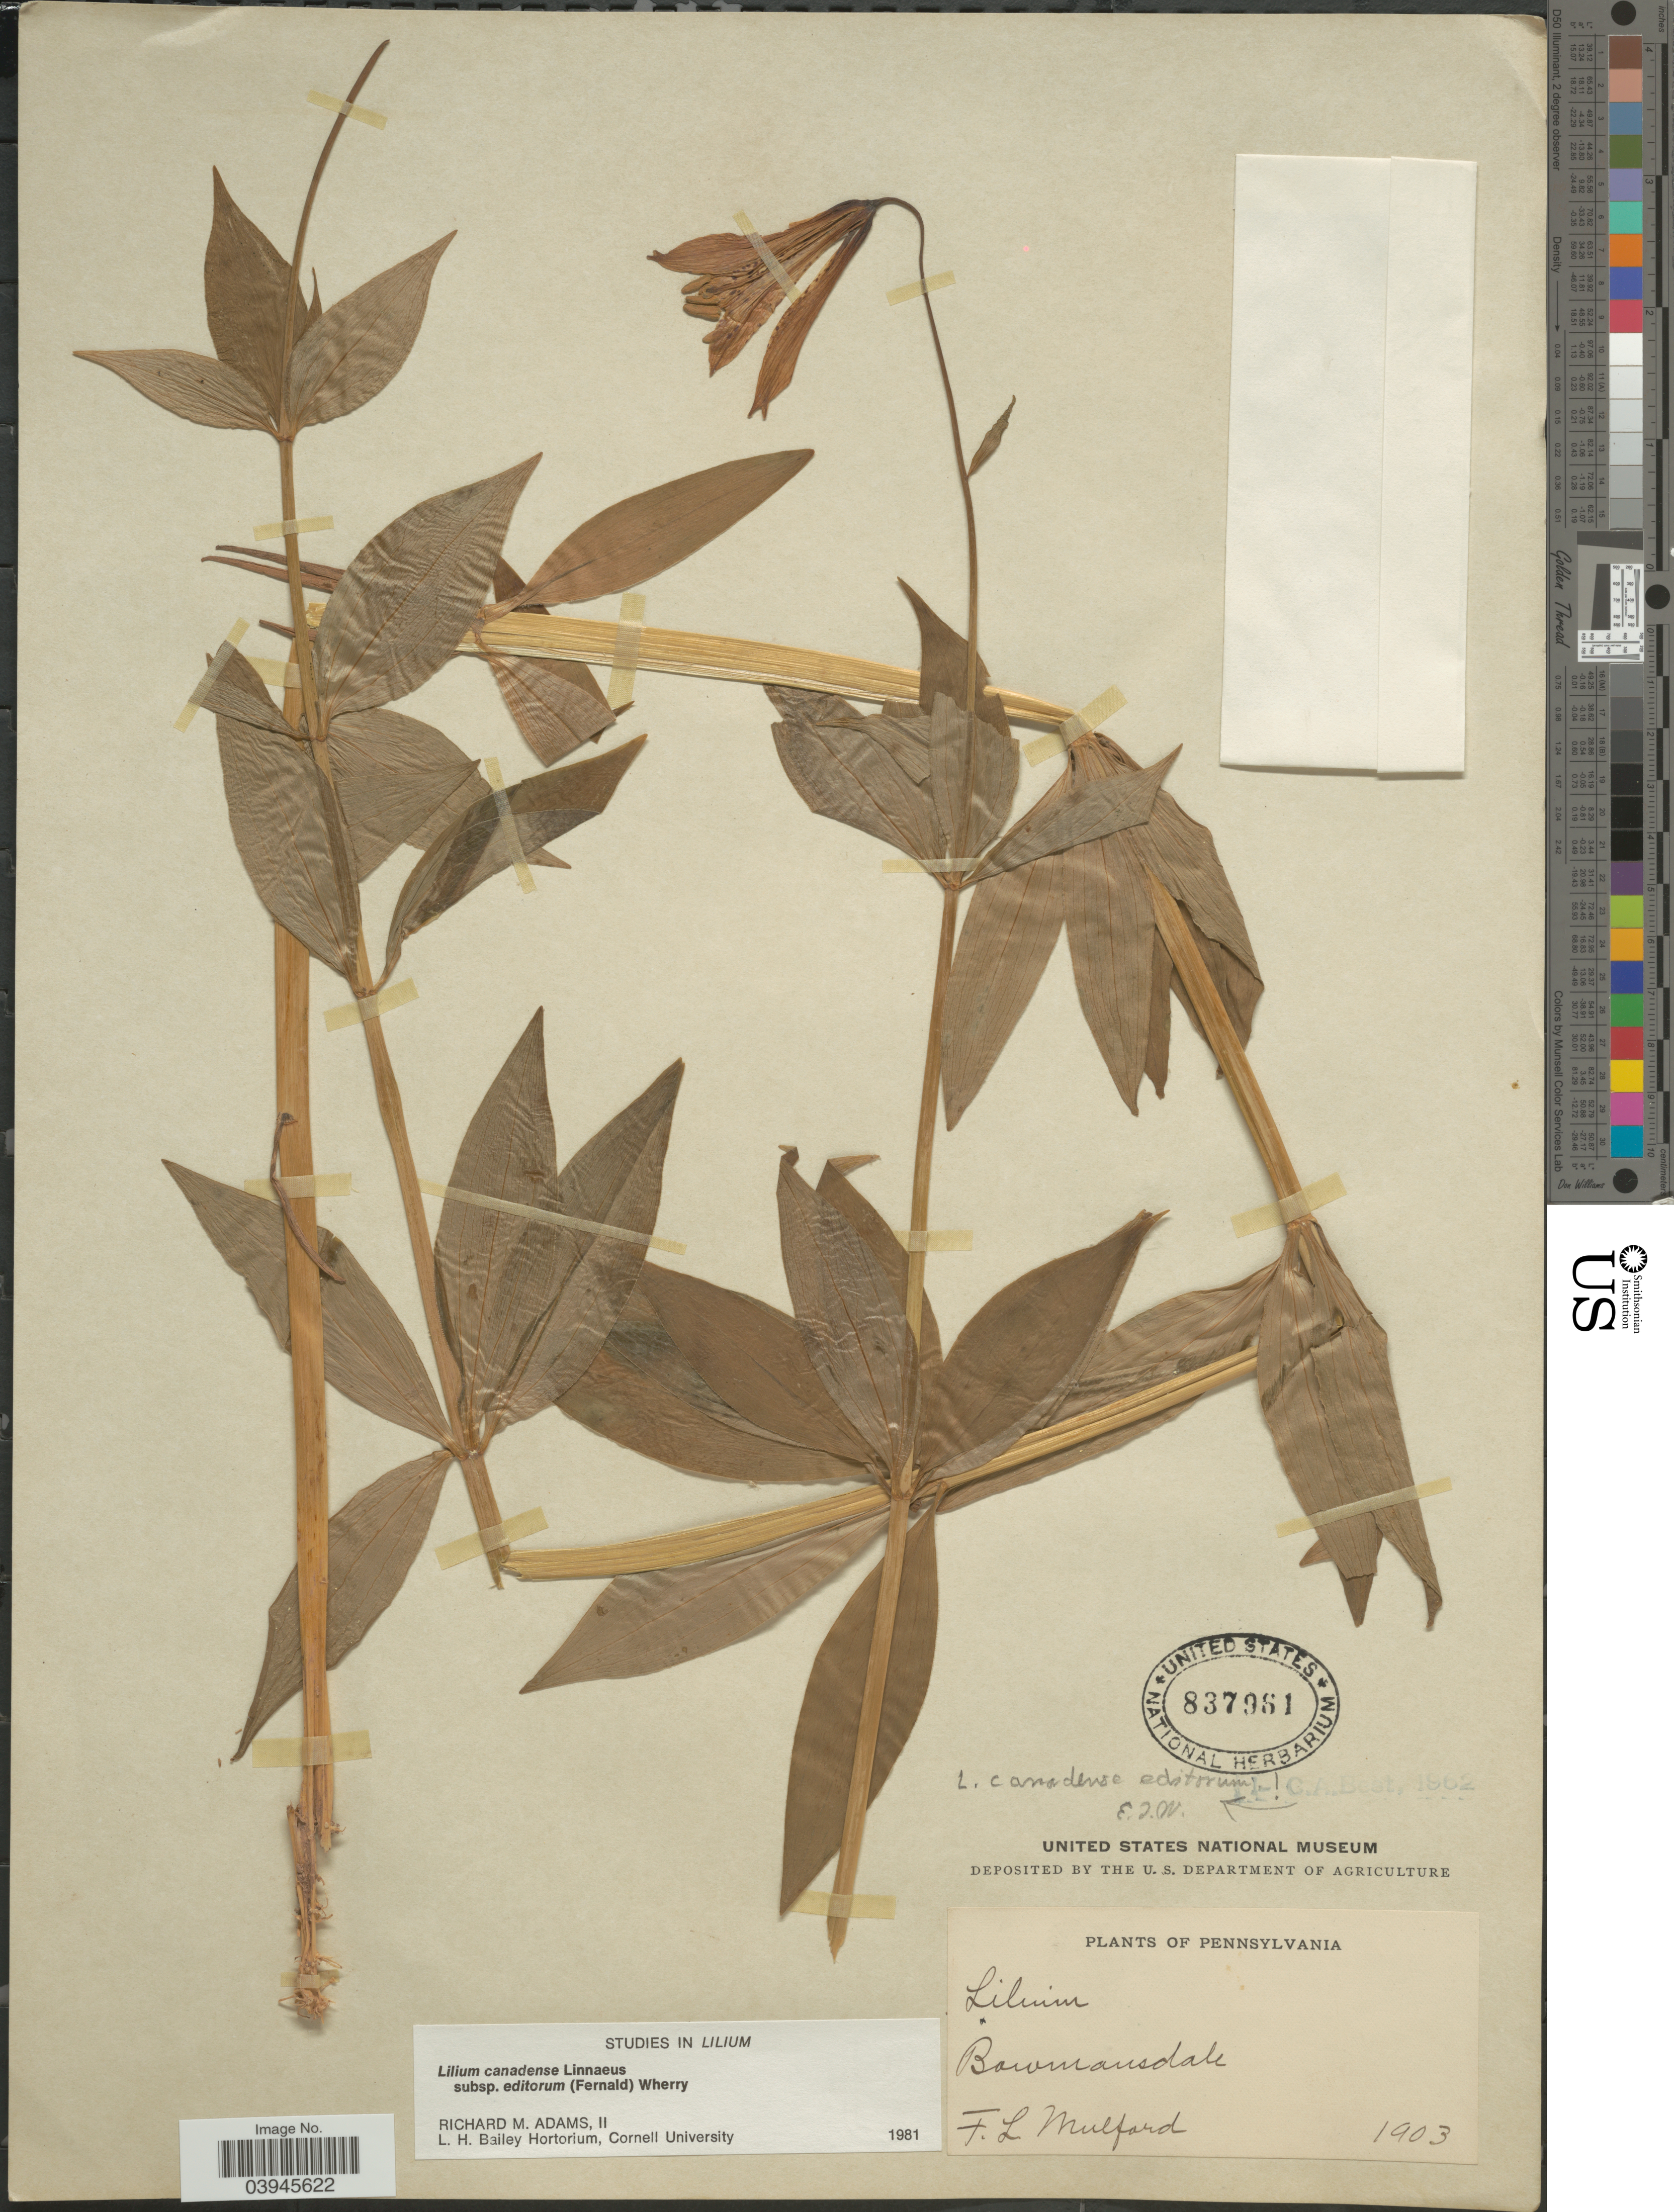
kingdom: Plantae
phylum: Tracheophyta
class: Liliopsida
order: Liliales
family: Liliaceae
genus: Lilium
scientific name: Lilium canadense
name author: L.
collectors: F. Mulford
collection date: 1903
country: United States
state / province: Pennsylvania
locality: Bowmansdale.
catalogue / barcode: US 837961